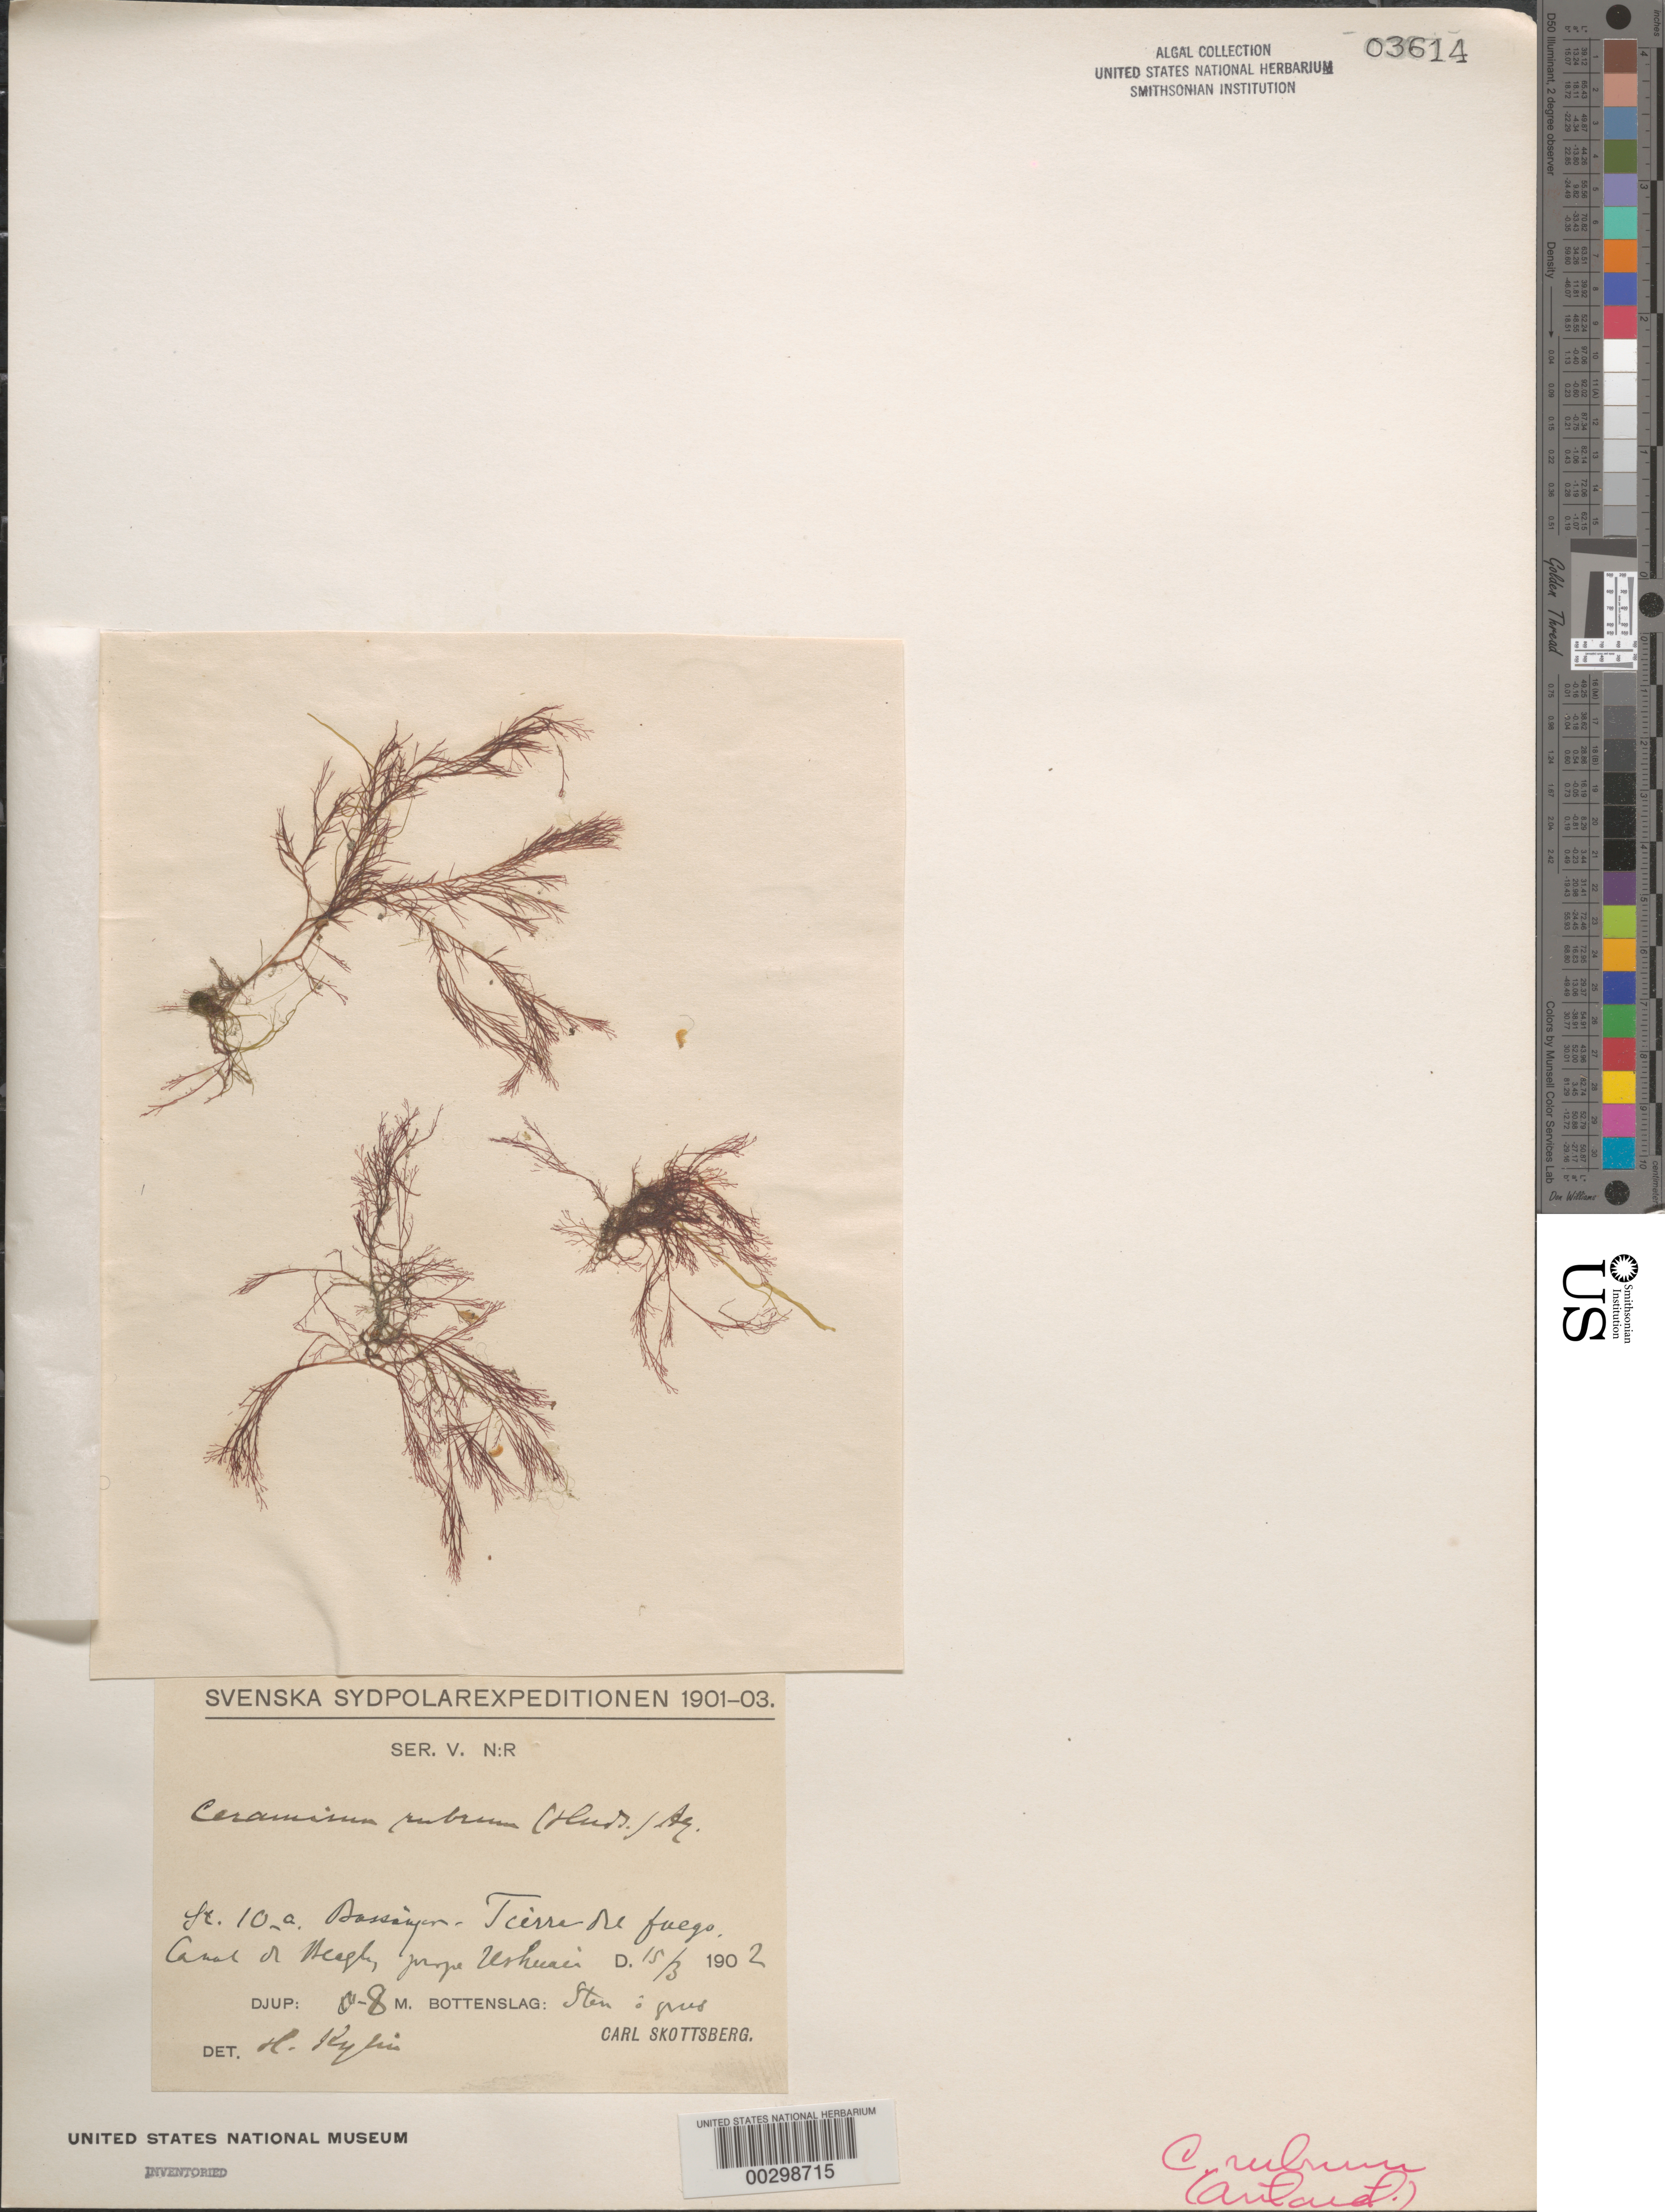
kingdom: Plantae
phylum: Rhodophyta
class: Florideophyceae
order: Ceramiales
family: Ceramiaceae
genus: Ceramium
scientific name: Ceramium rubrum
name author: C. Agardh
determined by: Kylin, J. H.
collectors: C. Skottsberg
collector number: Station 10a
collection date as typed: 15 Mar 1902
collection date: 1902-03-15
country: Argentina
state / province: Tierra del Fuego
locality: Beagle Channel near Ushuaia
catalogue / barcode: US 3614